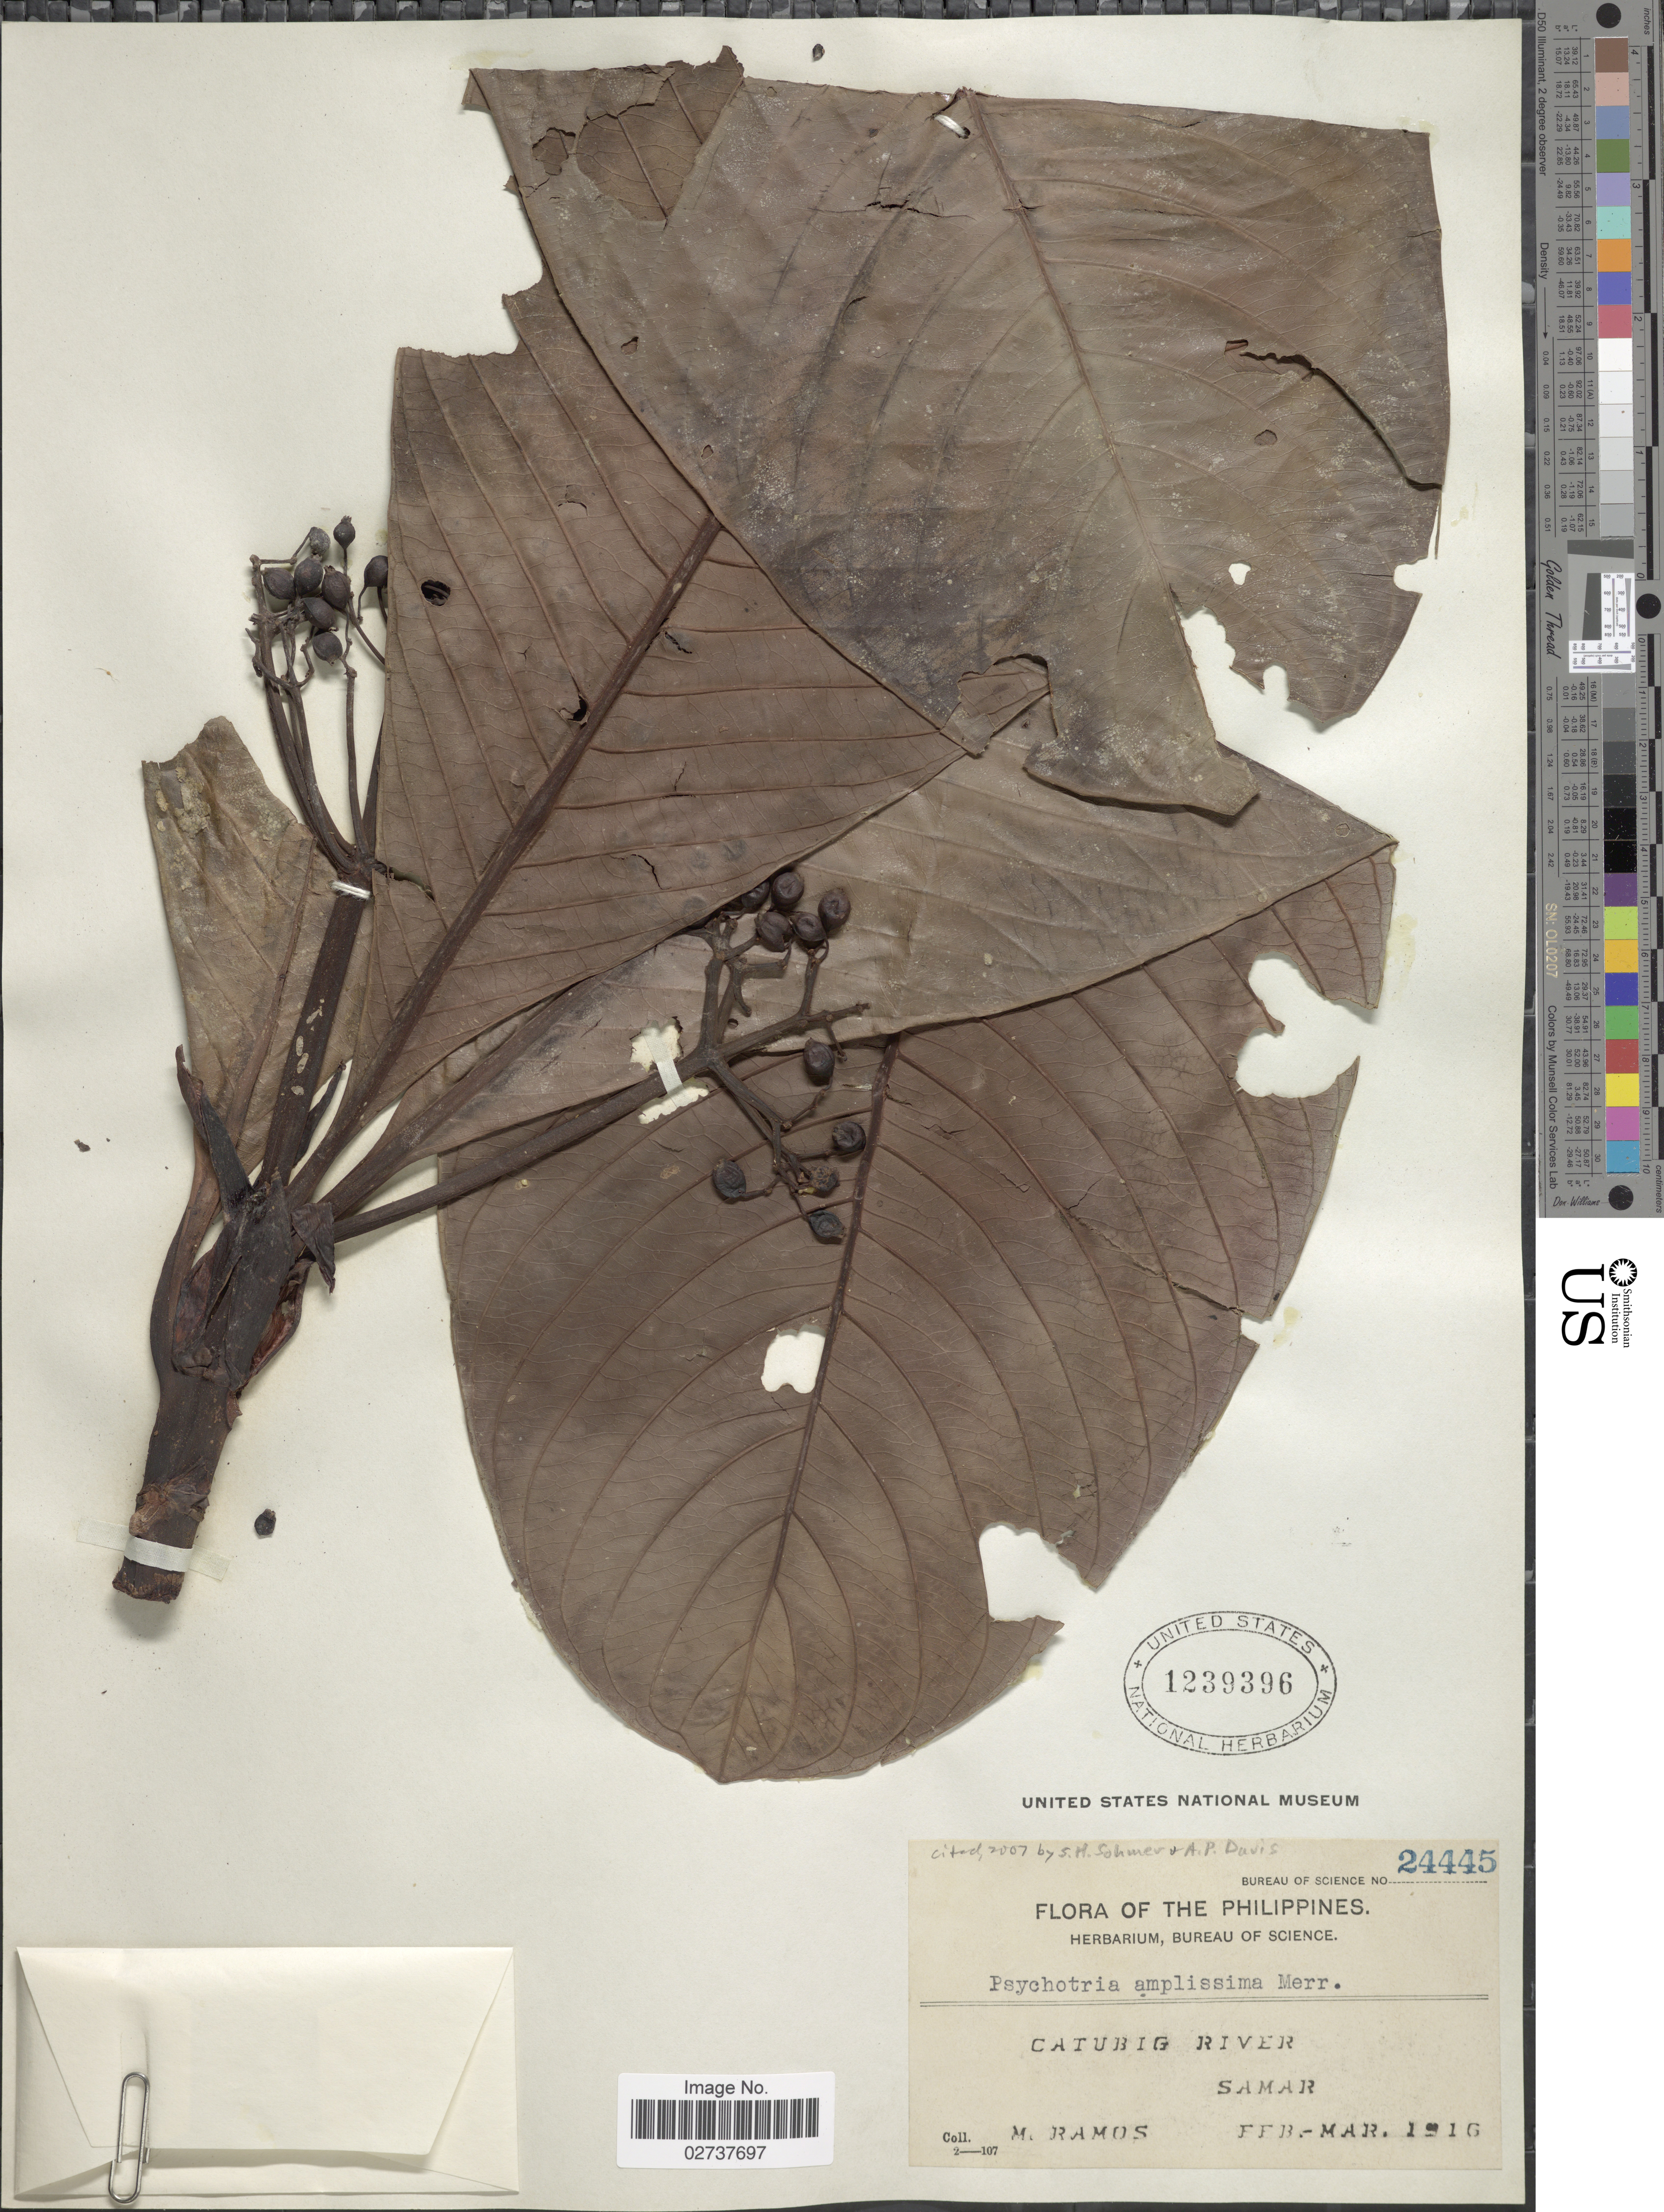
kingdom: Plantae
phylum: Tracheophyta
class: Magnoliopsida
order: Gentianales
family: Rubiaceae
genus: Psychotria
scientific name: Psychotria amplissima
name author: Standl. ex Steyerm.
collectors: M. Ramos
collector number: Bureau of Science 24445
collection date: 1916-02/1916-03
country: Philippines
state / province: Eastern Visayas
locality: Catubig River, Samar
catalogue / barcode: US 1239396